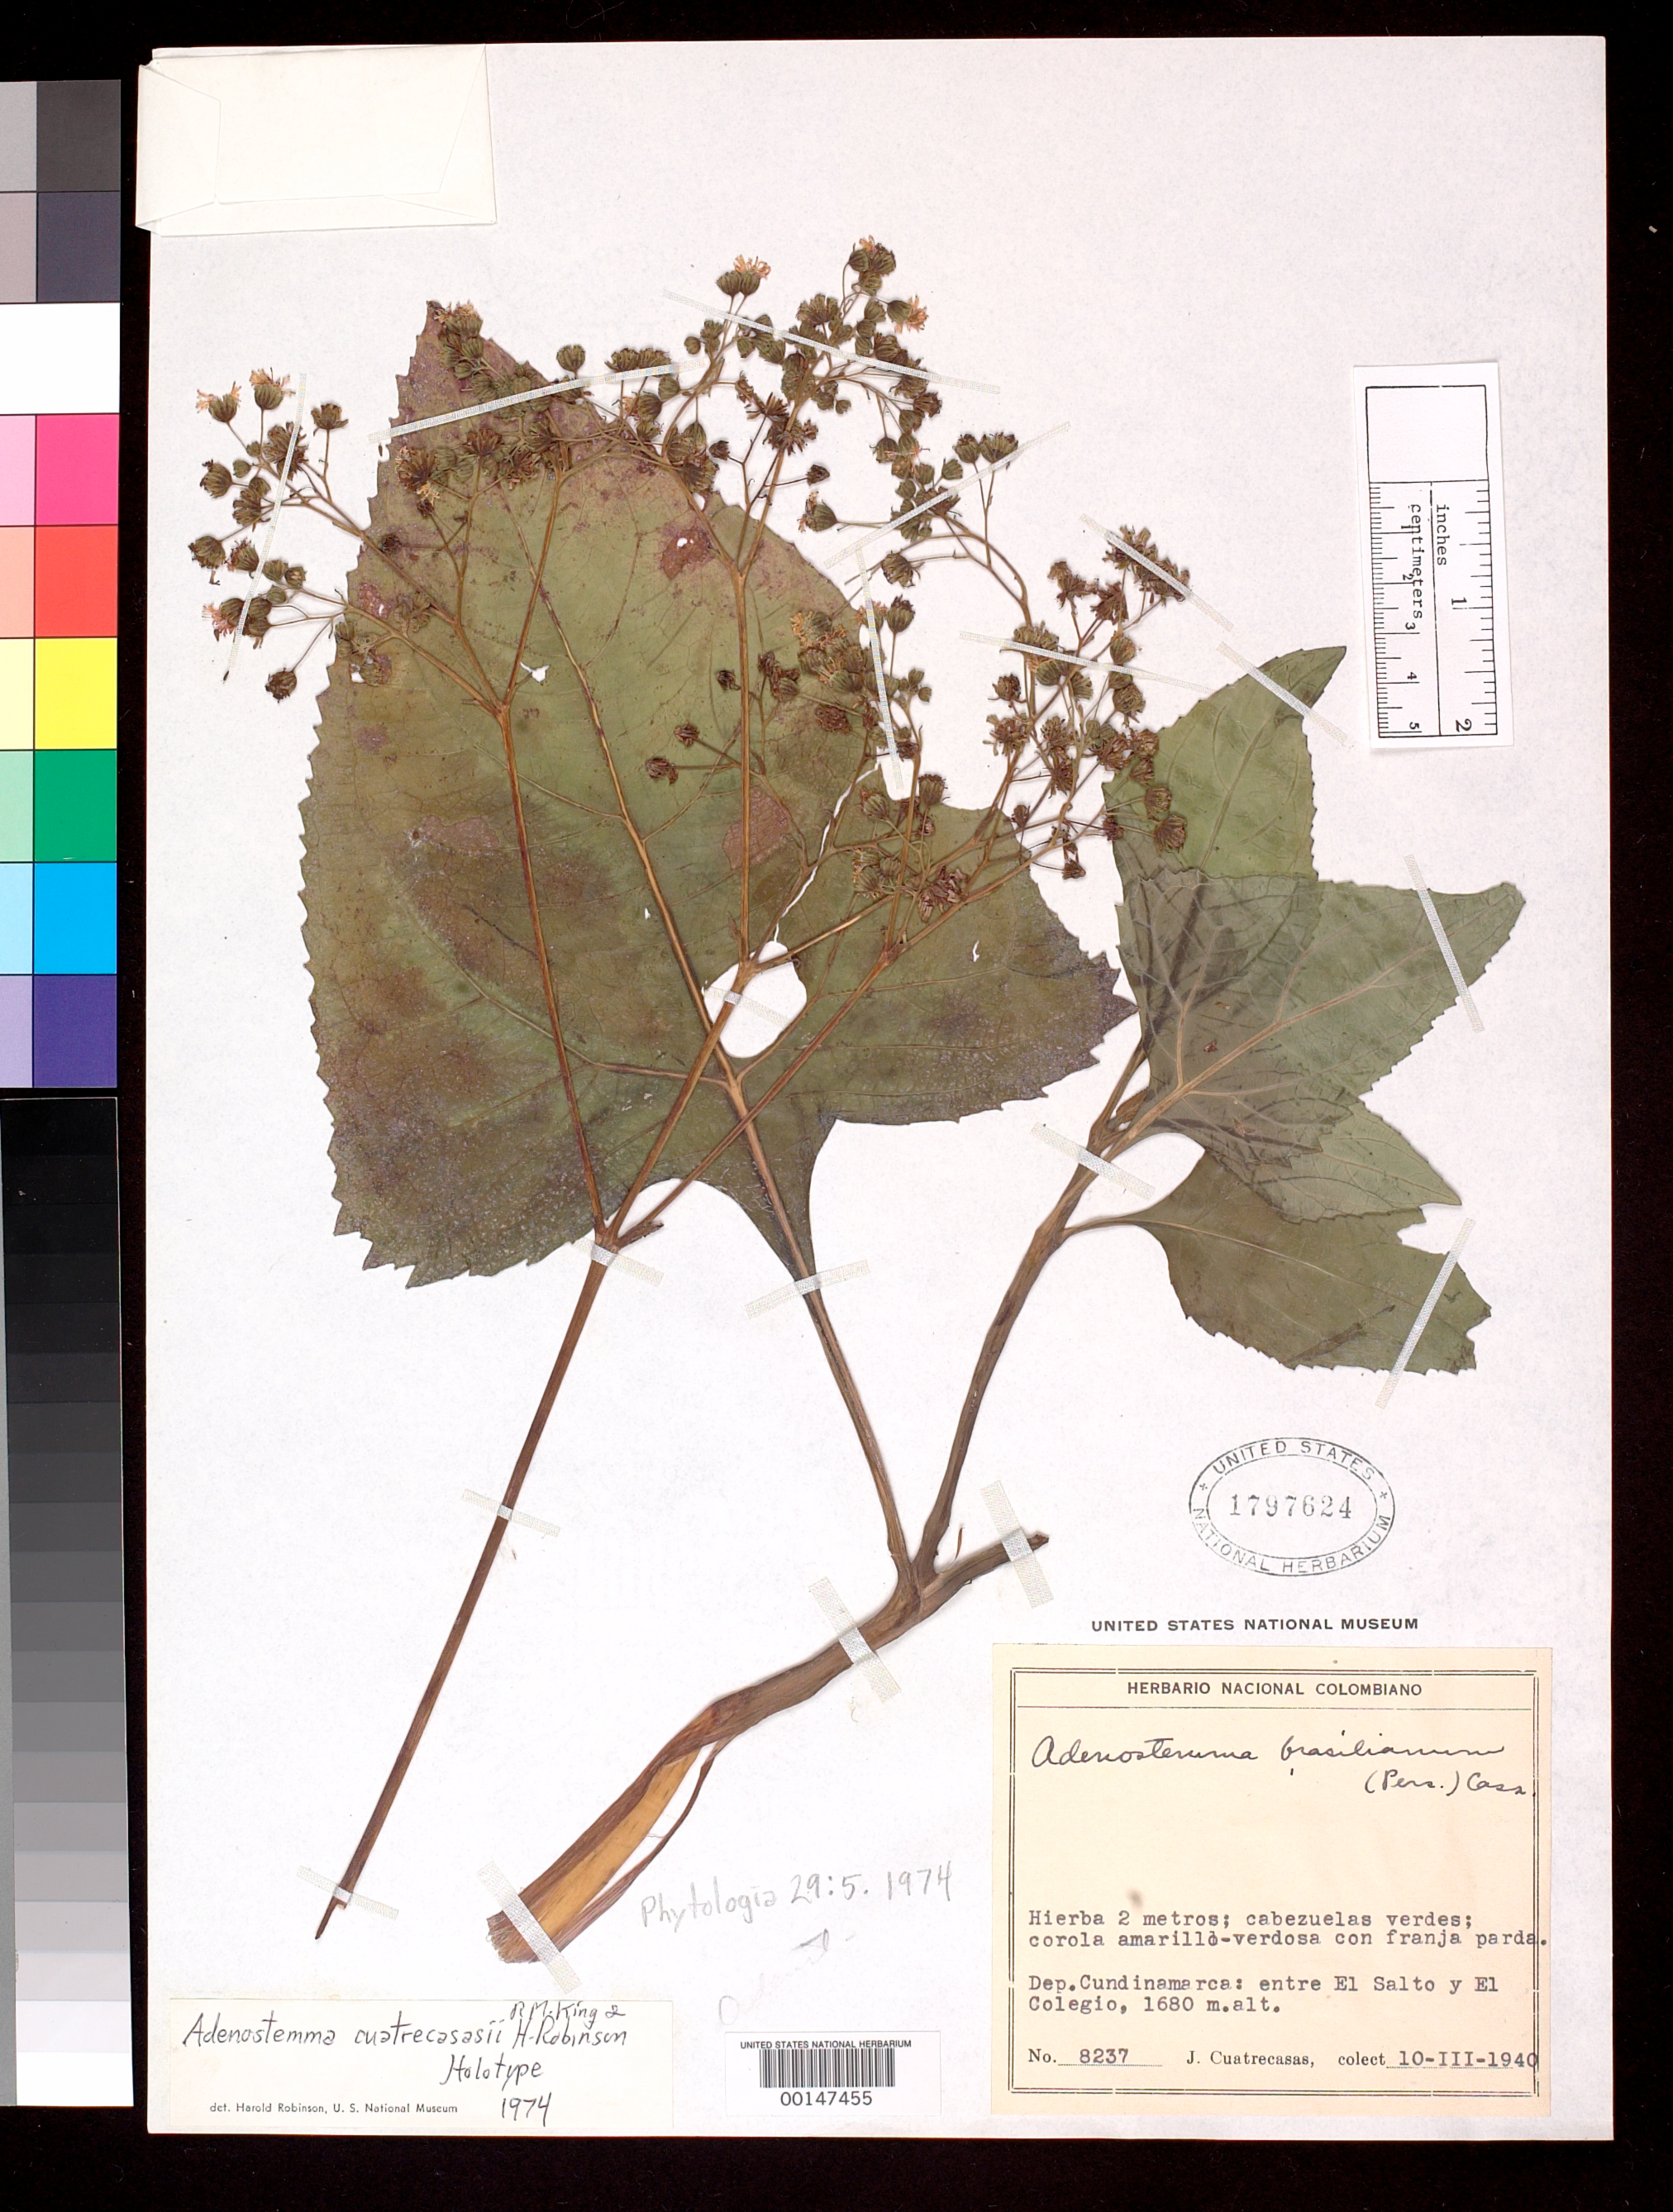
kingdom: Plantae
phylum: Tracheophyta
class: Magnoliopsida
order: Asterales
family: Asteraceae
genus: Adenostemma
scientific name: Adenostemma cuatrecasasii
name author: R.M. King & H. Rob.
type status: Holotype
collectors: J. Cuatrecasas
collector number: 8237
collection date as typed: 10 Mar 1940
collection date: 1940-03-10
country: Colombia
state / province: Cundinamarca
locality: Between El Salto and El Colegio.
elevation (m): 1680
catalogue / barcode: US 1797624